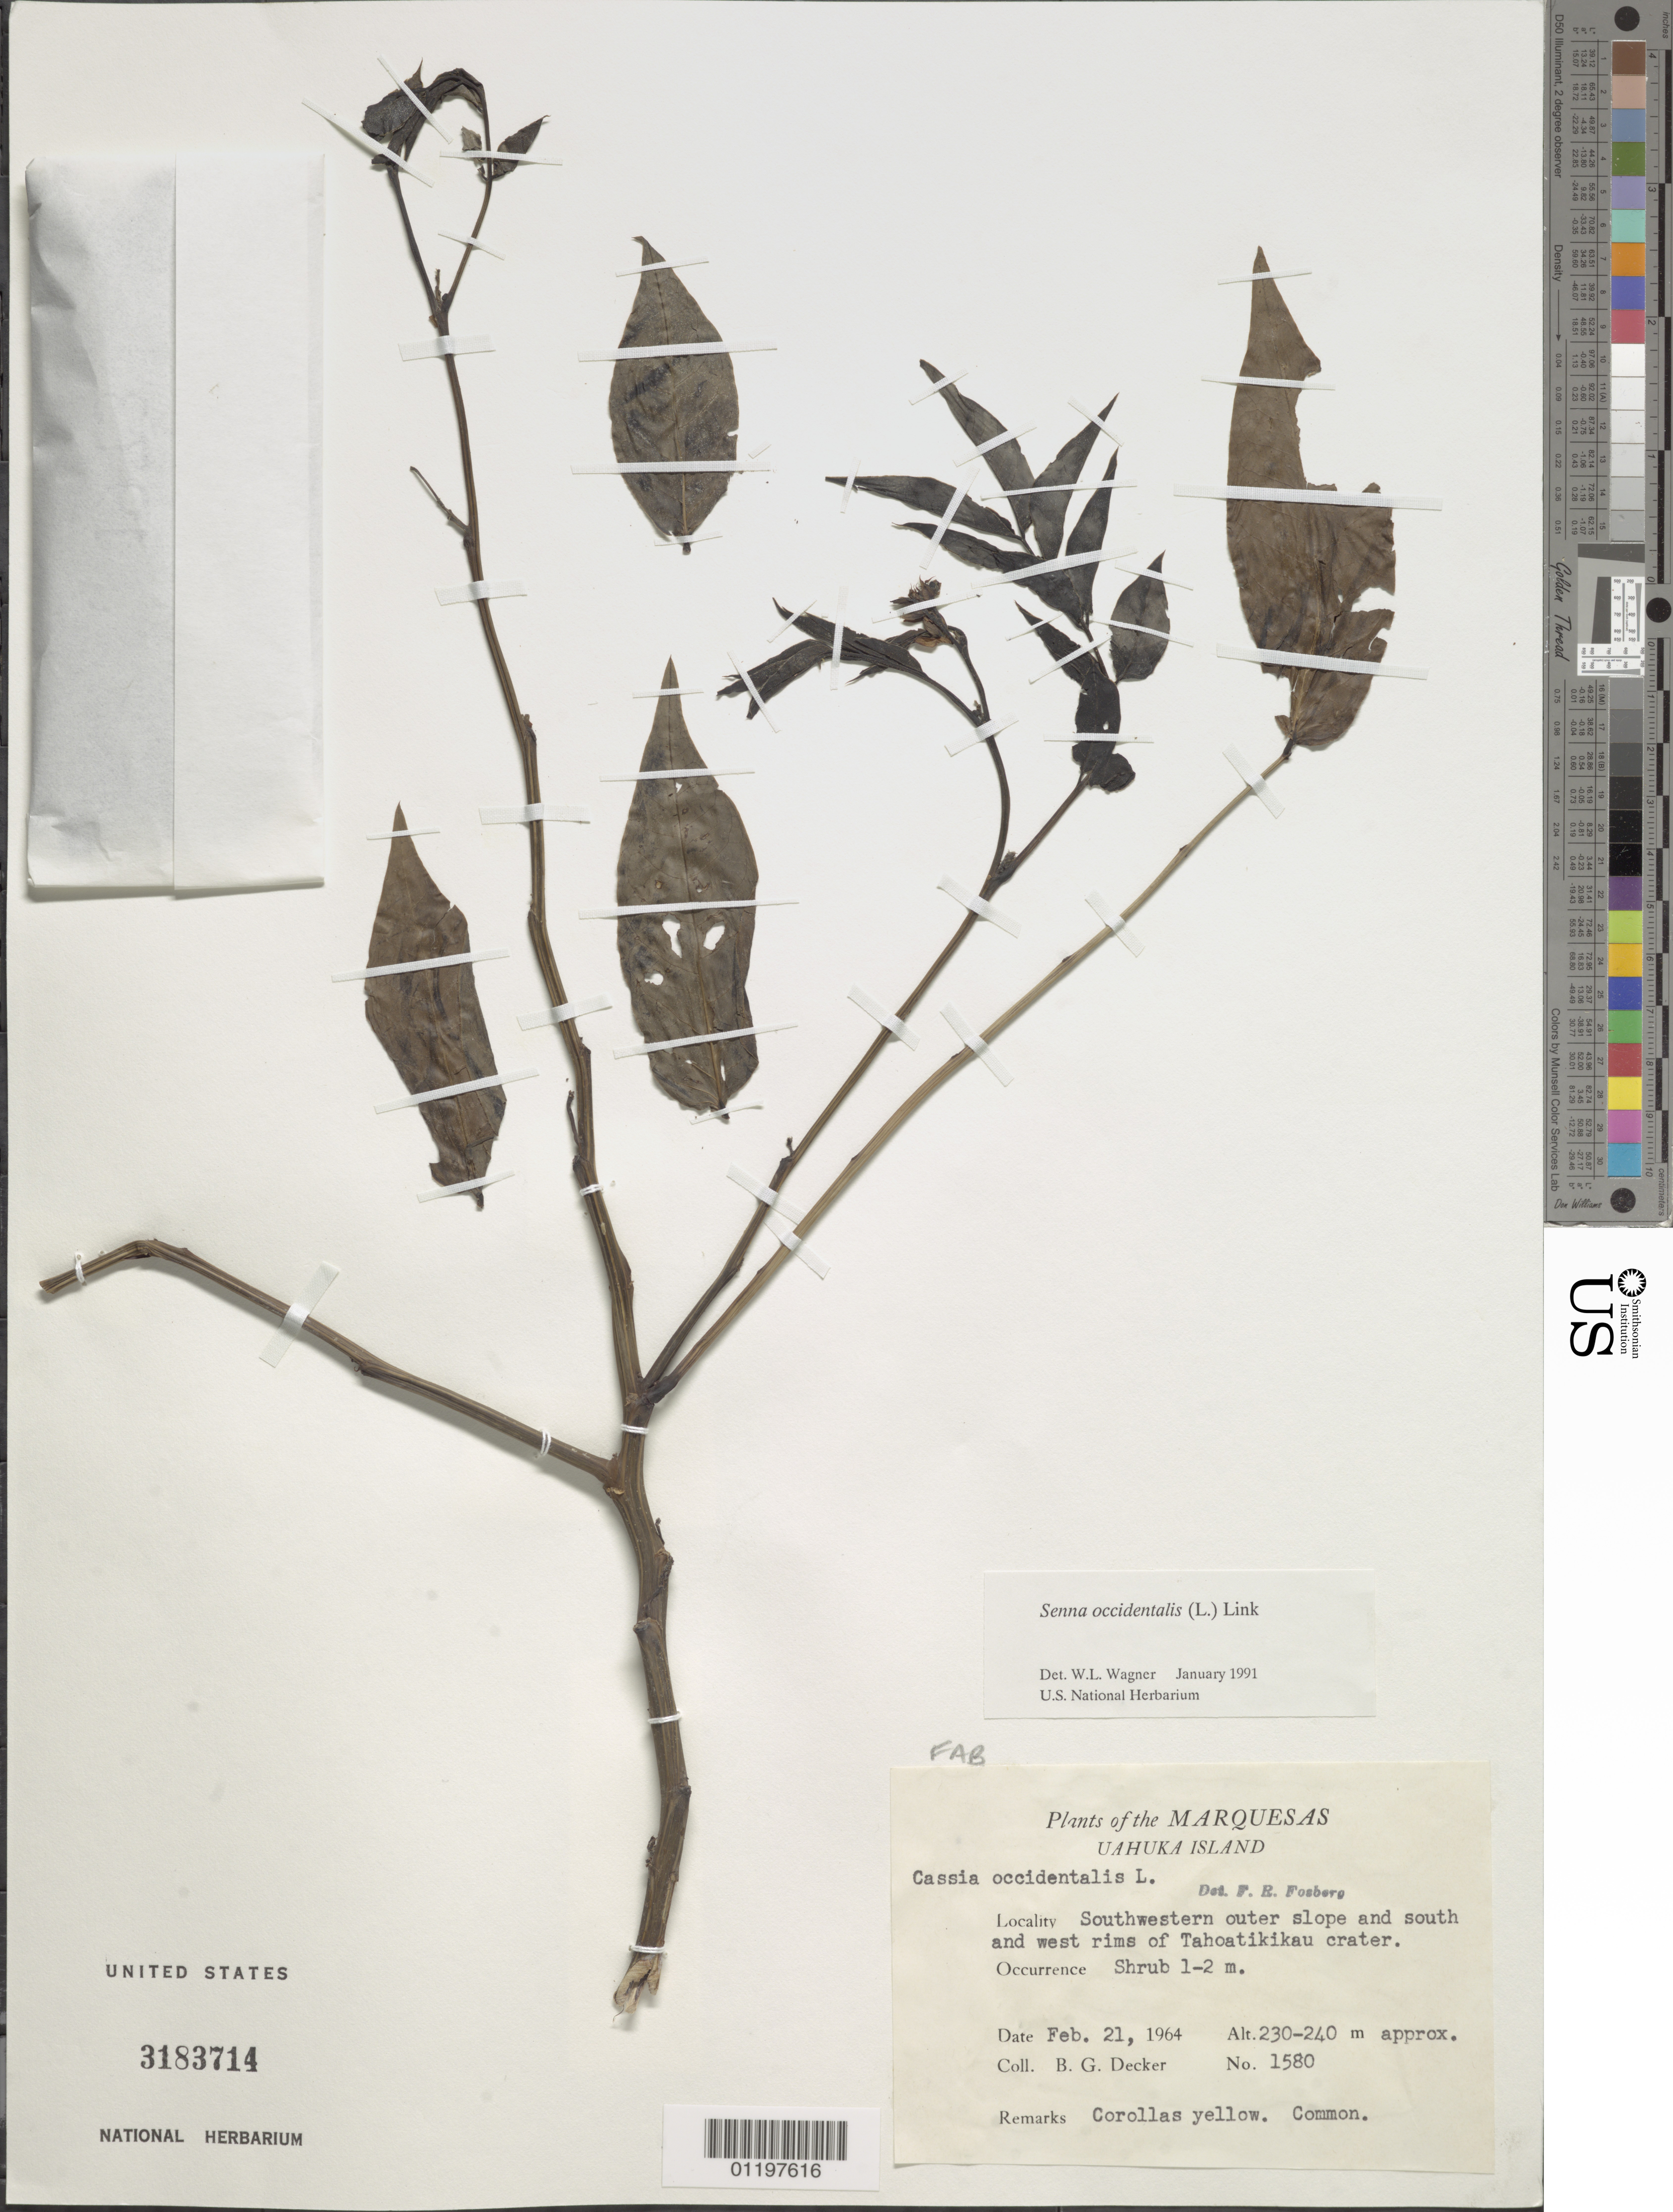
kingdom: Plantae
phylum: Tracheophyta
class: Magnoliopsida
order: Fabales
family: Fabaceae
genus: Senna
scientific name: Senna occidentalis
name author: (L.) Link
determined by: Wagner, W. L., (BOT), Smithsonian Institution - National Museum of Natural History (UNITED STATES)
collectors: B. G. Decker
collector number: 1580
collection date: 1964-02-21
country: French Polynesia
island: Ua Huka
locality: SW outer slope and S and W rims of Tahoatikikau crater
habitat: Common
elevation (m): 230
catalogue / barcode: US 3183714